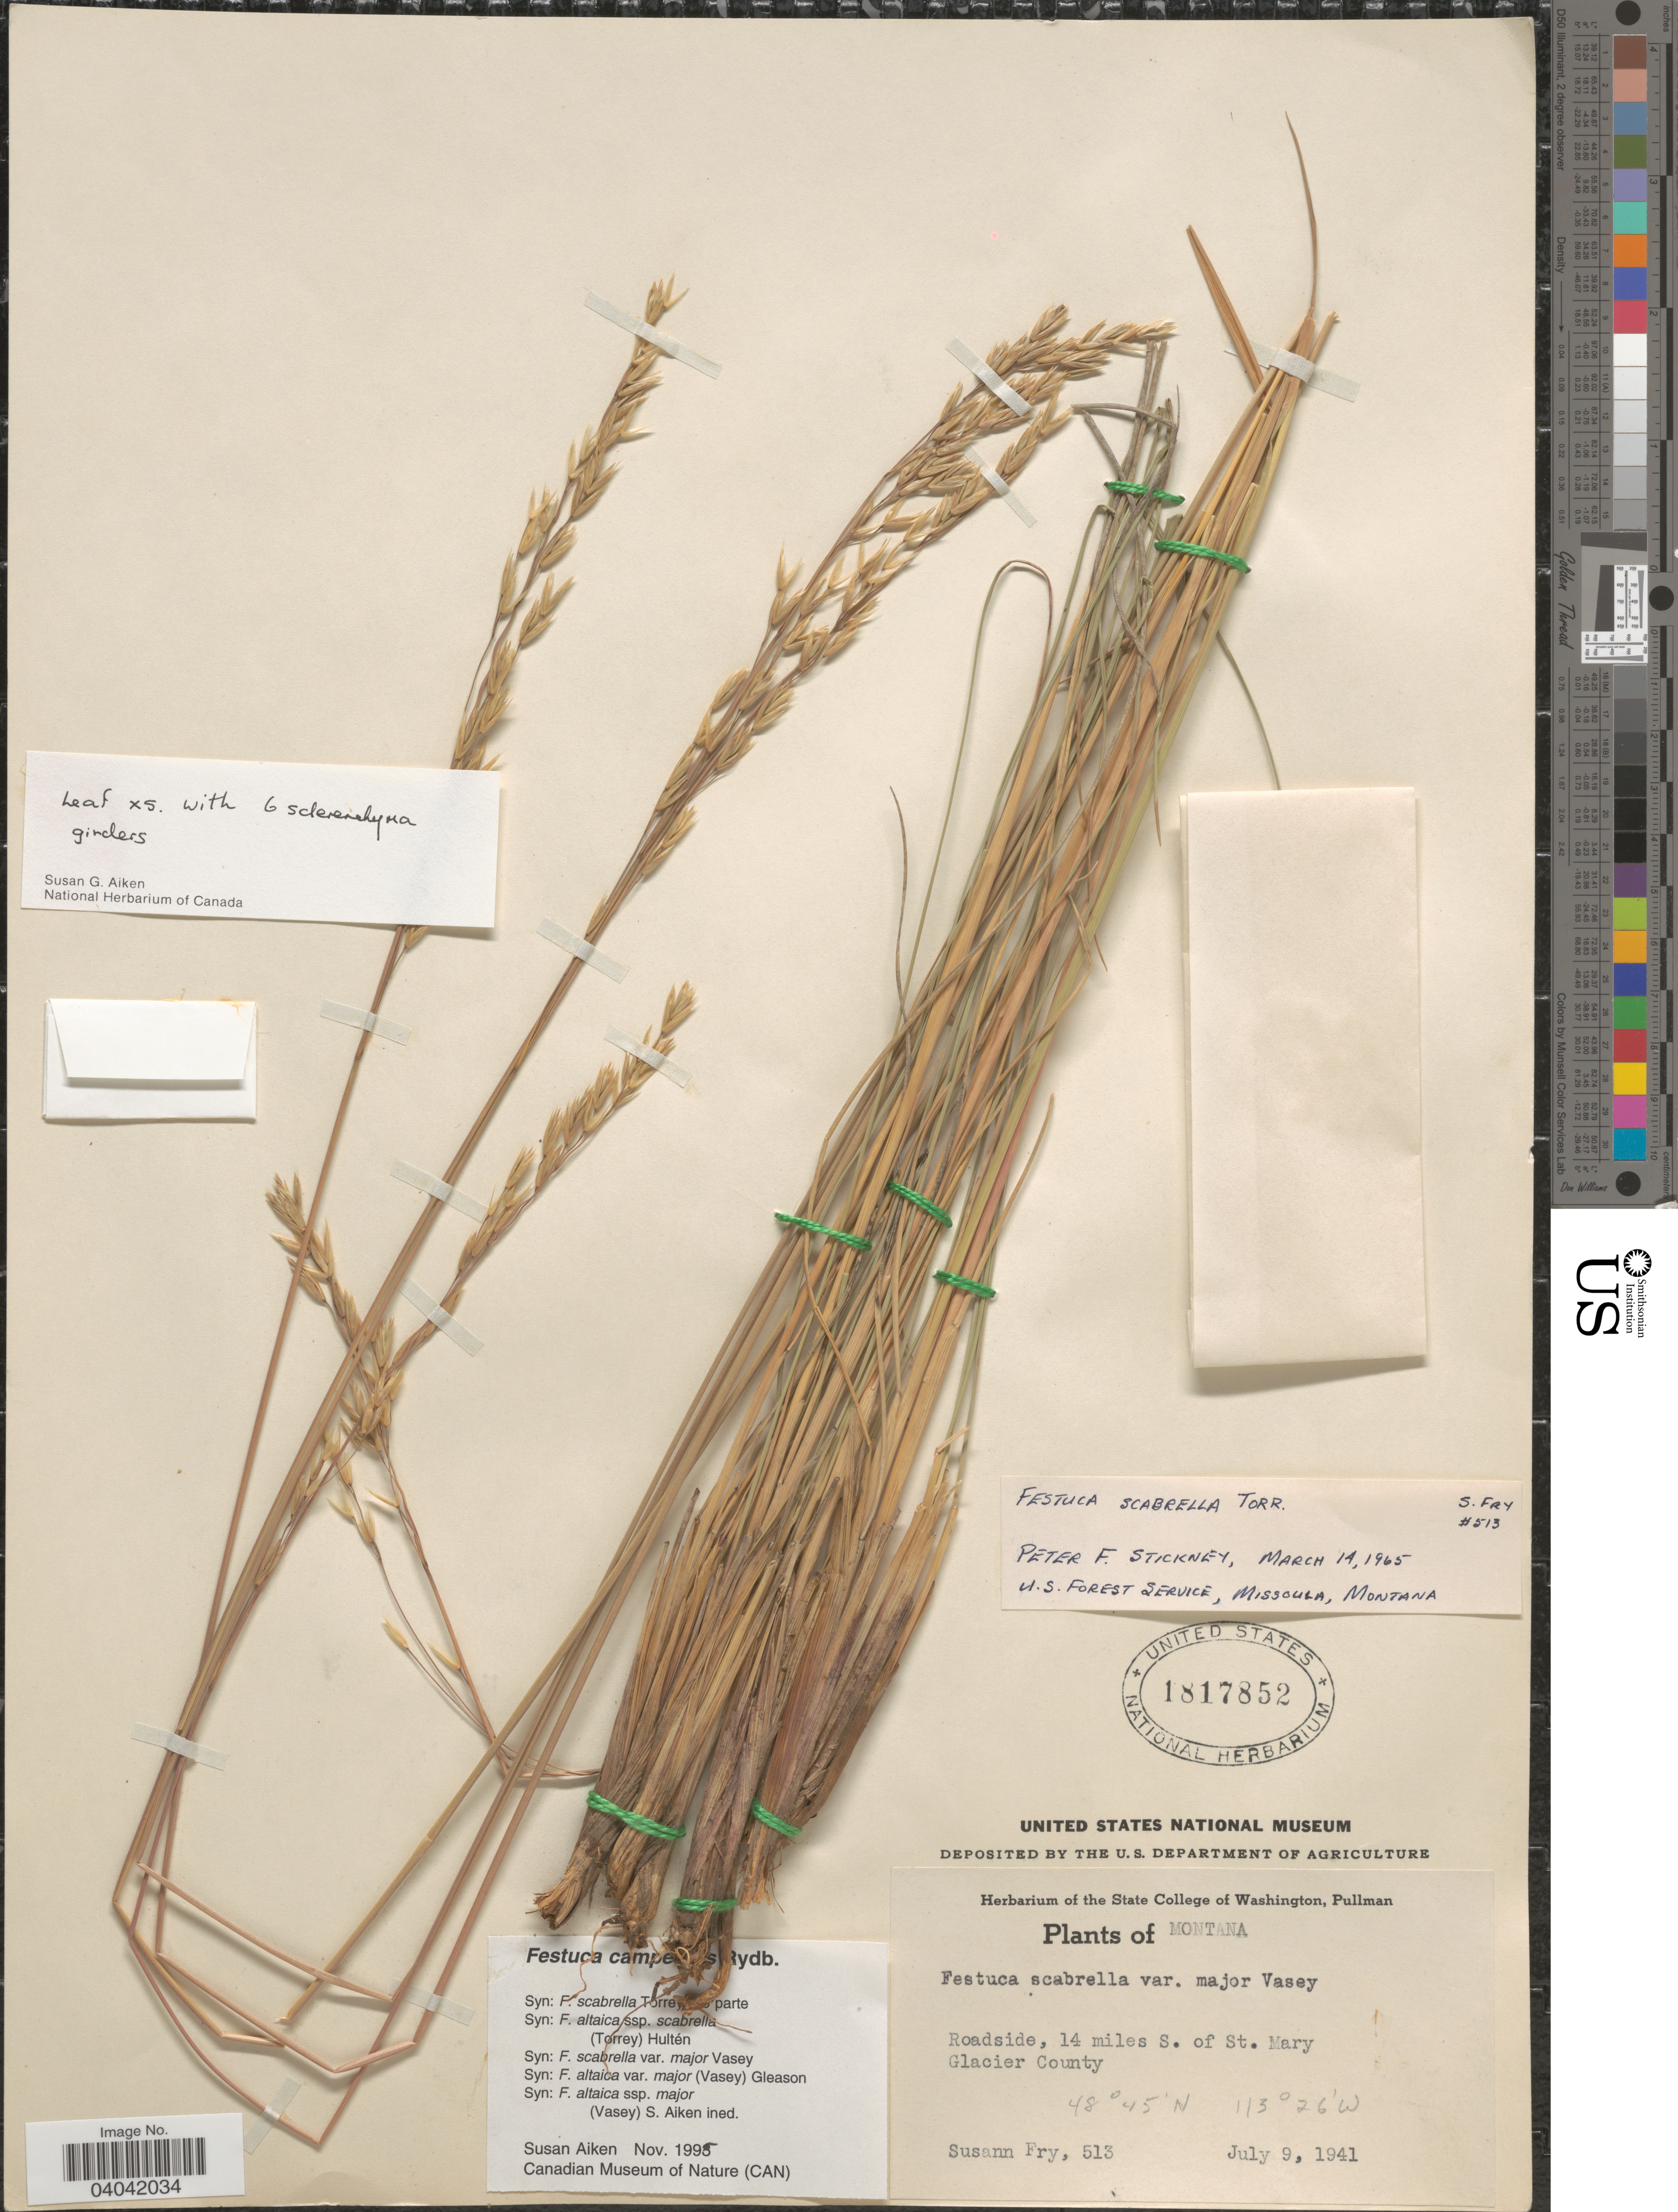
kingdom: Plantae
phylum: Tracheophyta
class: Liliopsida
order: Poales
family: Poaceae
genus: Festuca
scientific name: Festuca campestris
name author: Rydb.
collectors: S. Fry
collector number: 513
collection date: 1941-07-09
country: United States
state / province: Montana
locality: Roadside, 14 miles S. of St. Mary. Glacier County.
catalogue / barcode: US 1817852